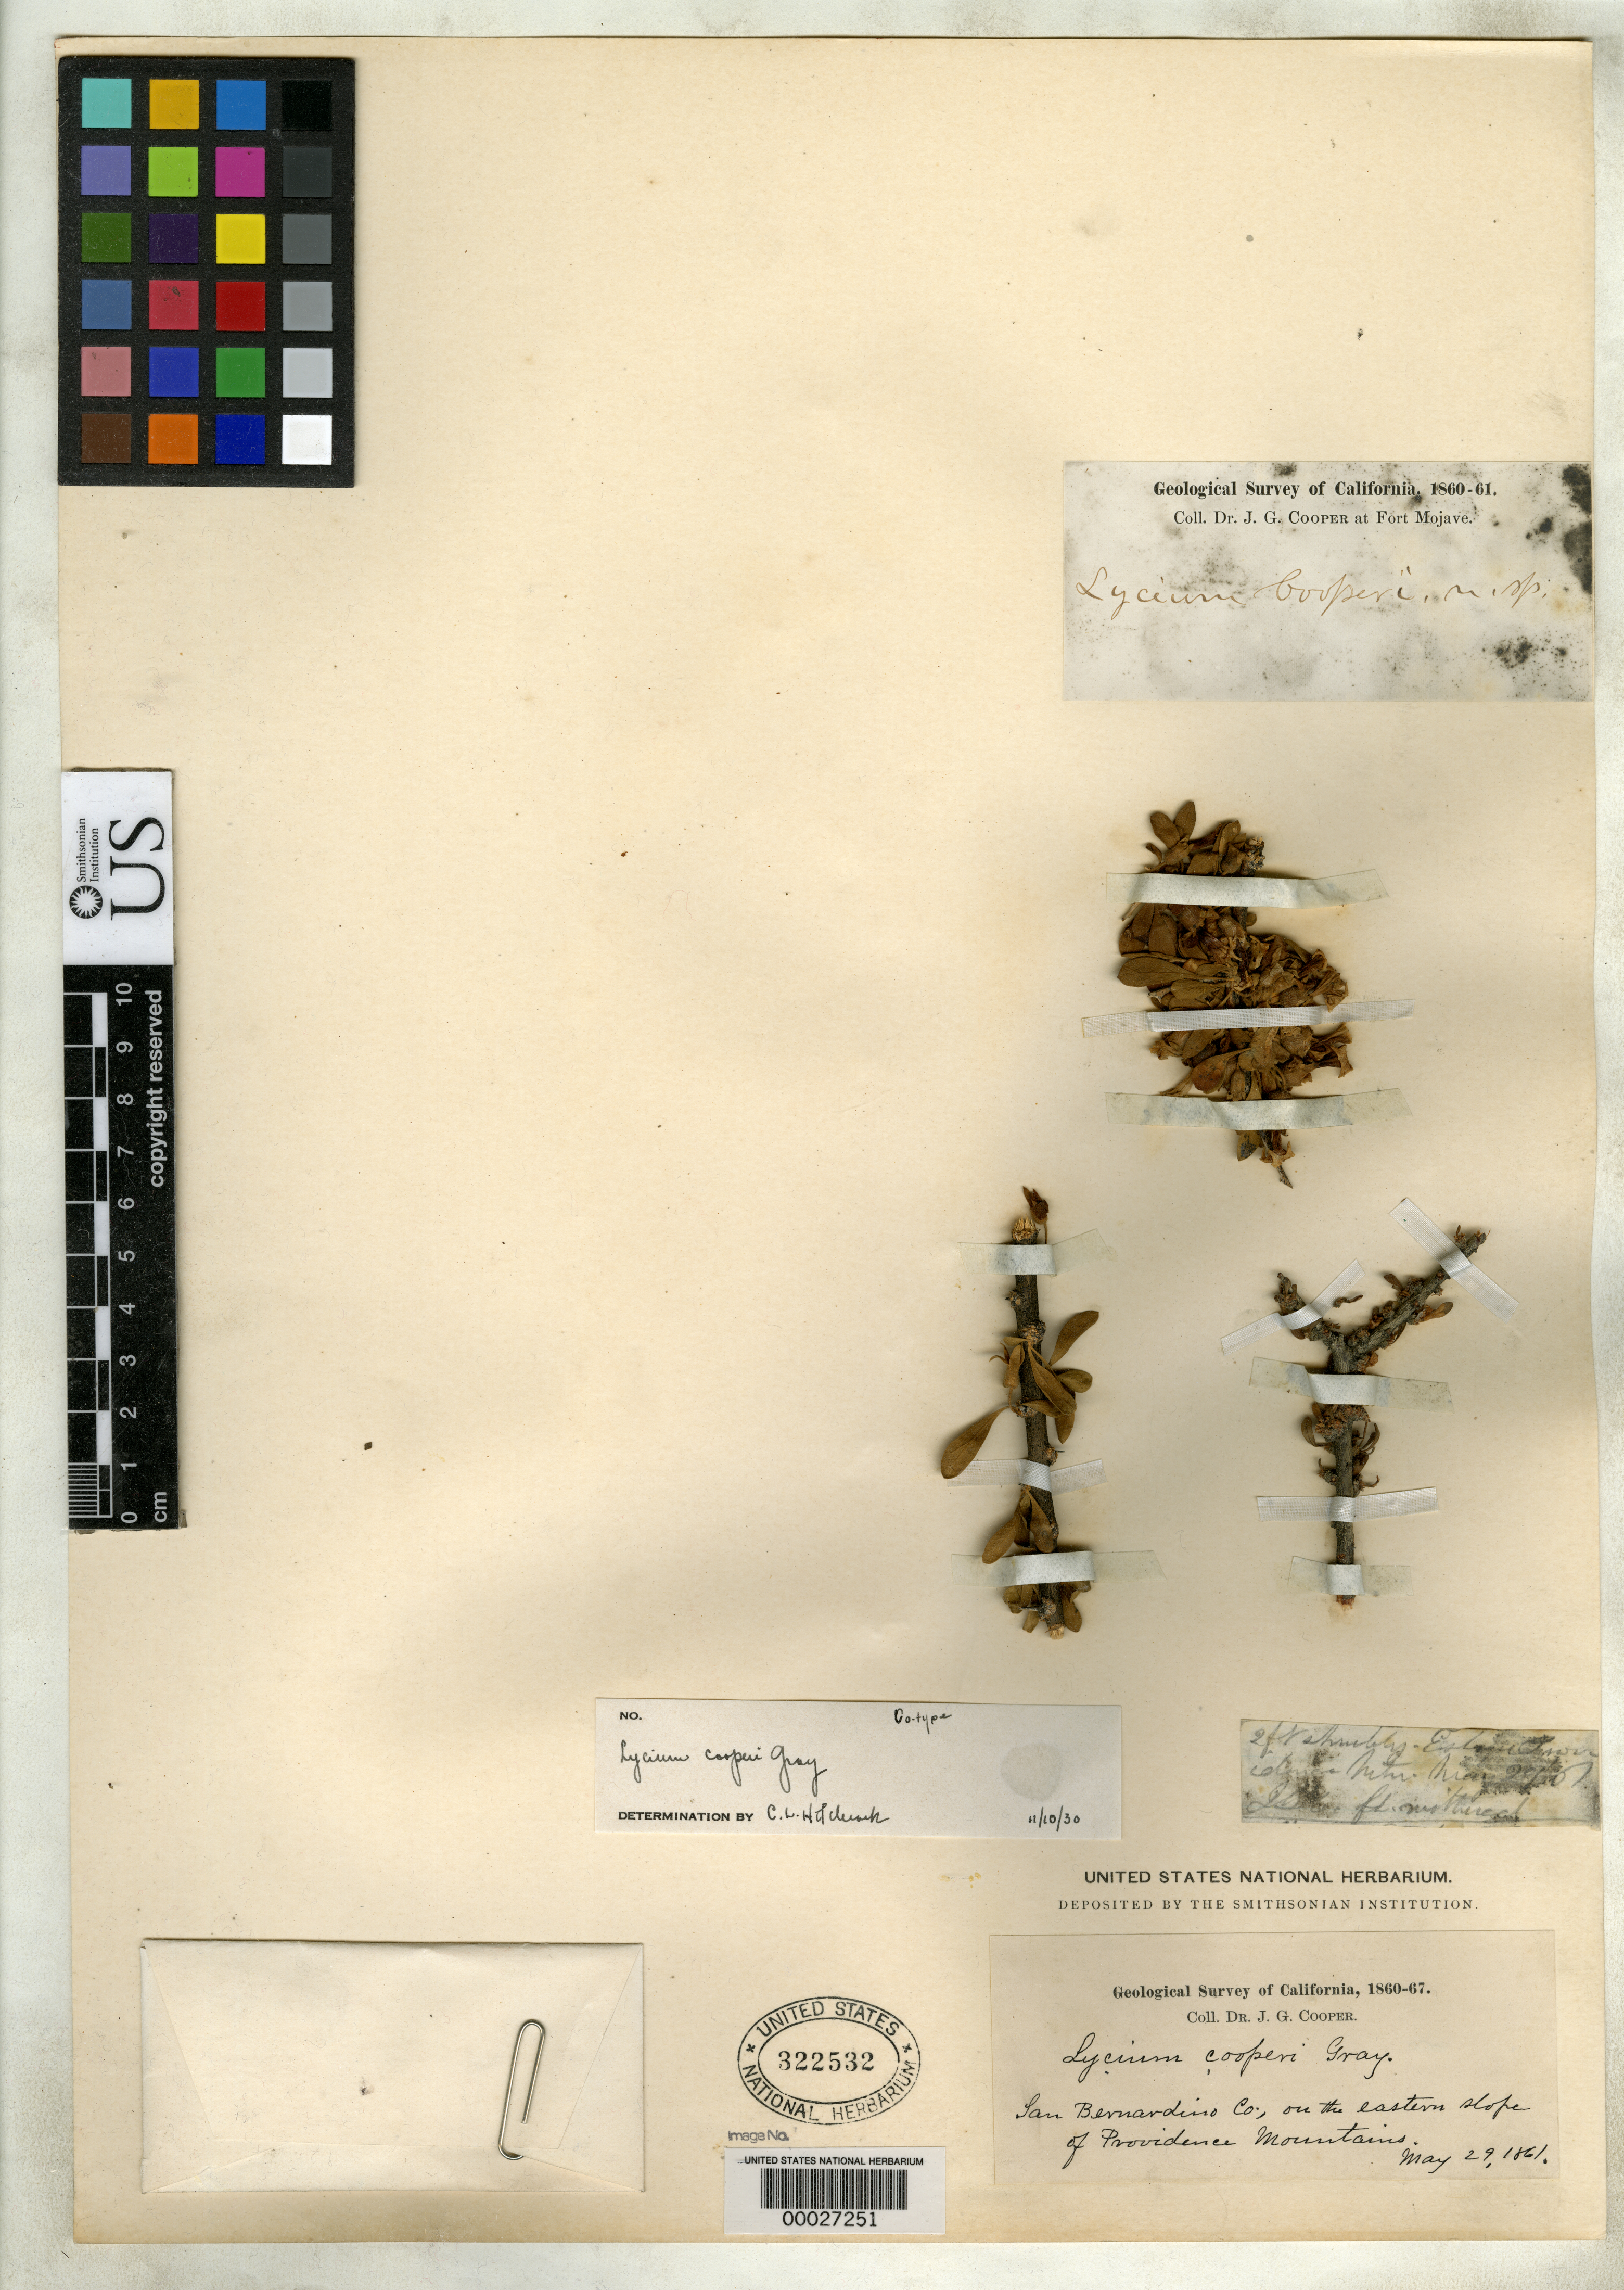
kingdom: Plantae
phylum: Tracheophyta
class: Magnoliopsida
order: Solanales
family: Solanaceae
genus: Lycium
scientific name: Lycium cooperi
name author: A. Gray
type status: Type Collection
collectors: J. G. Cooper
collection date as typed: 29 May 1861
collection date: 1861-05-29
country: United States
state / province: California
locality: Mohave District, Providence Mt.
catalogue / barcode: US 322532